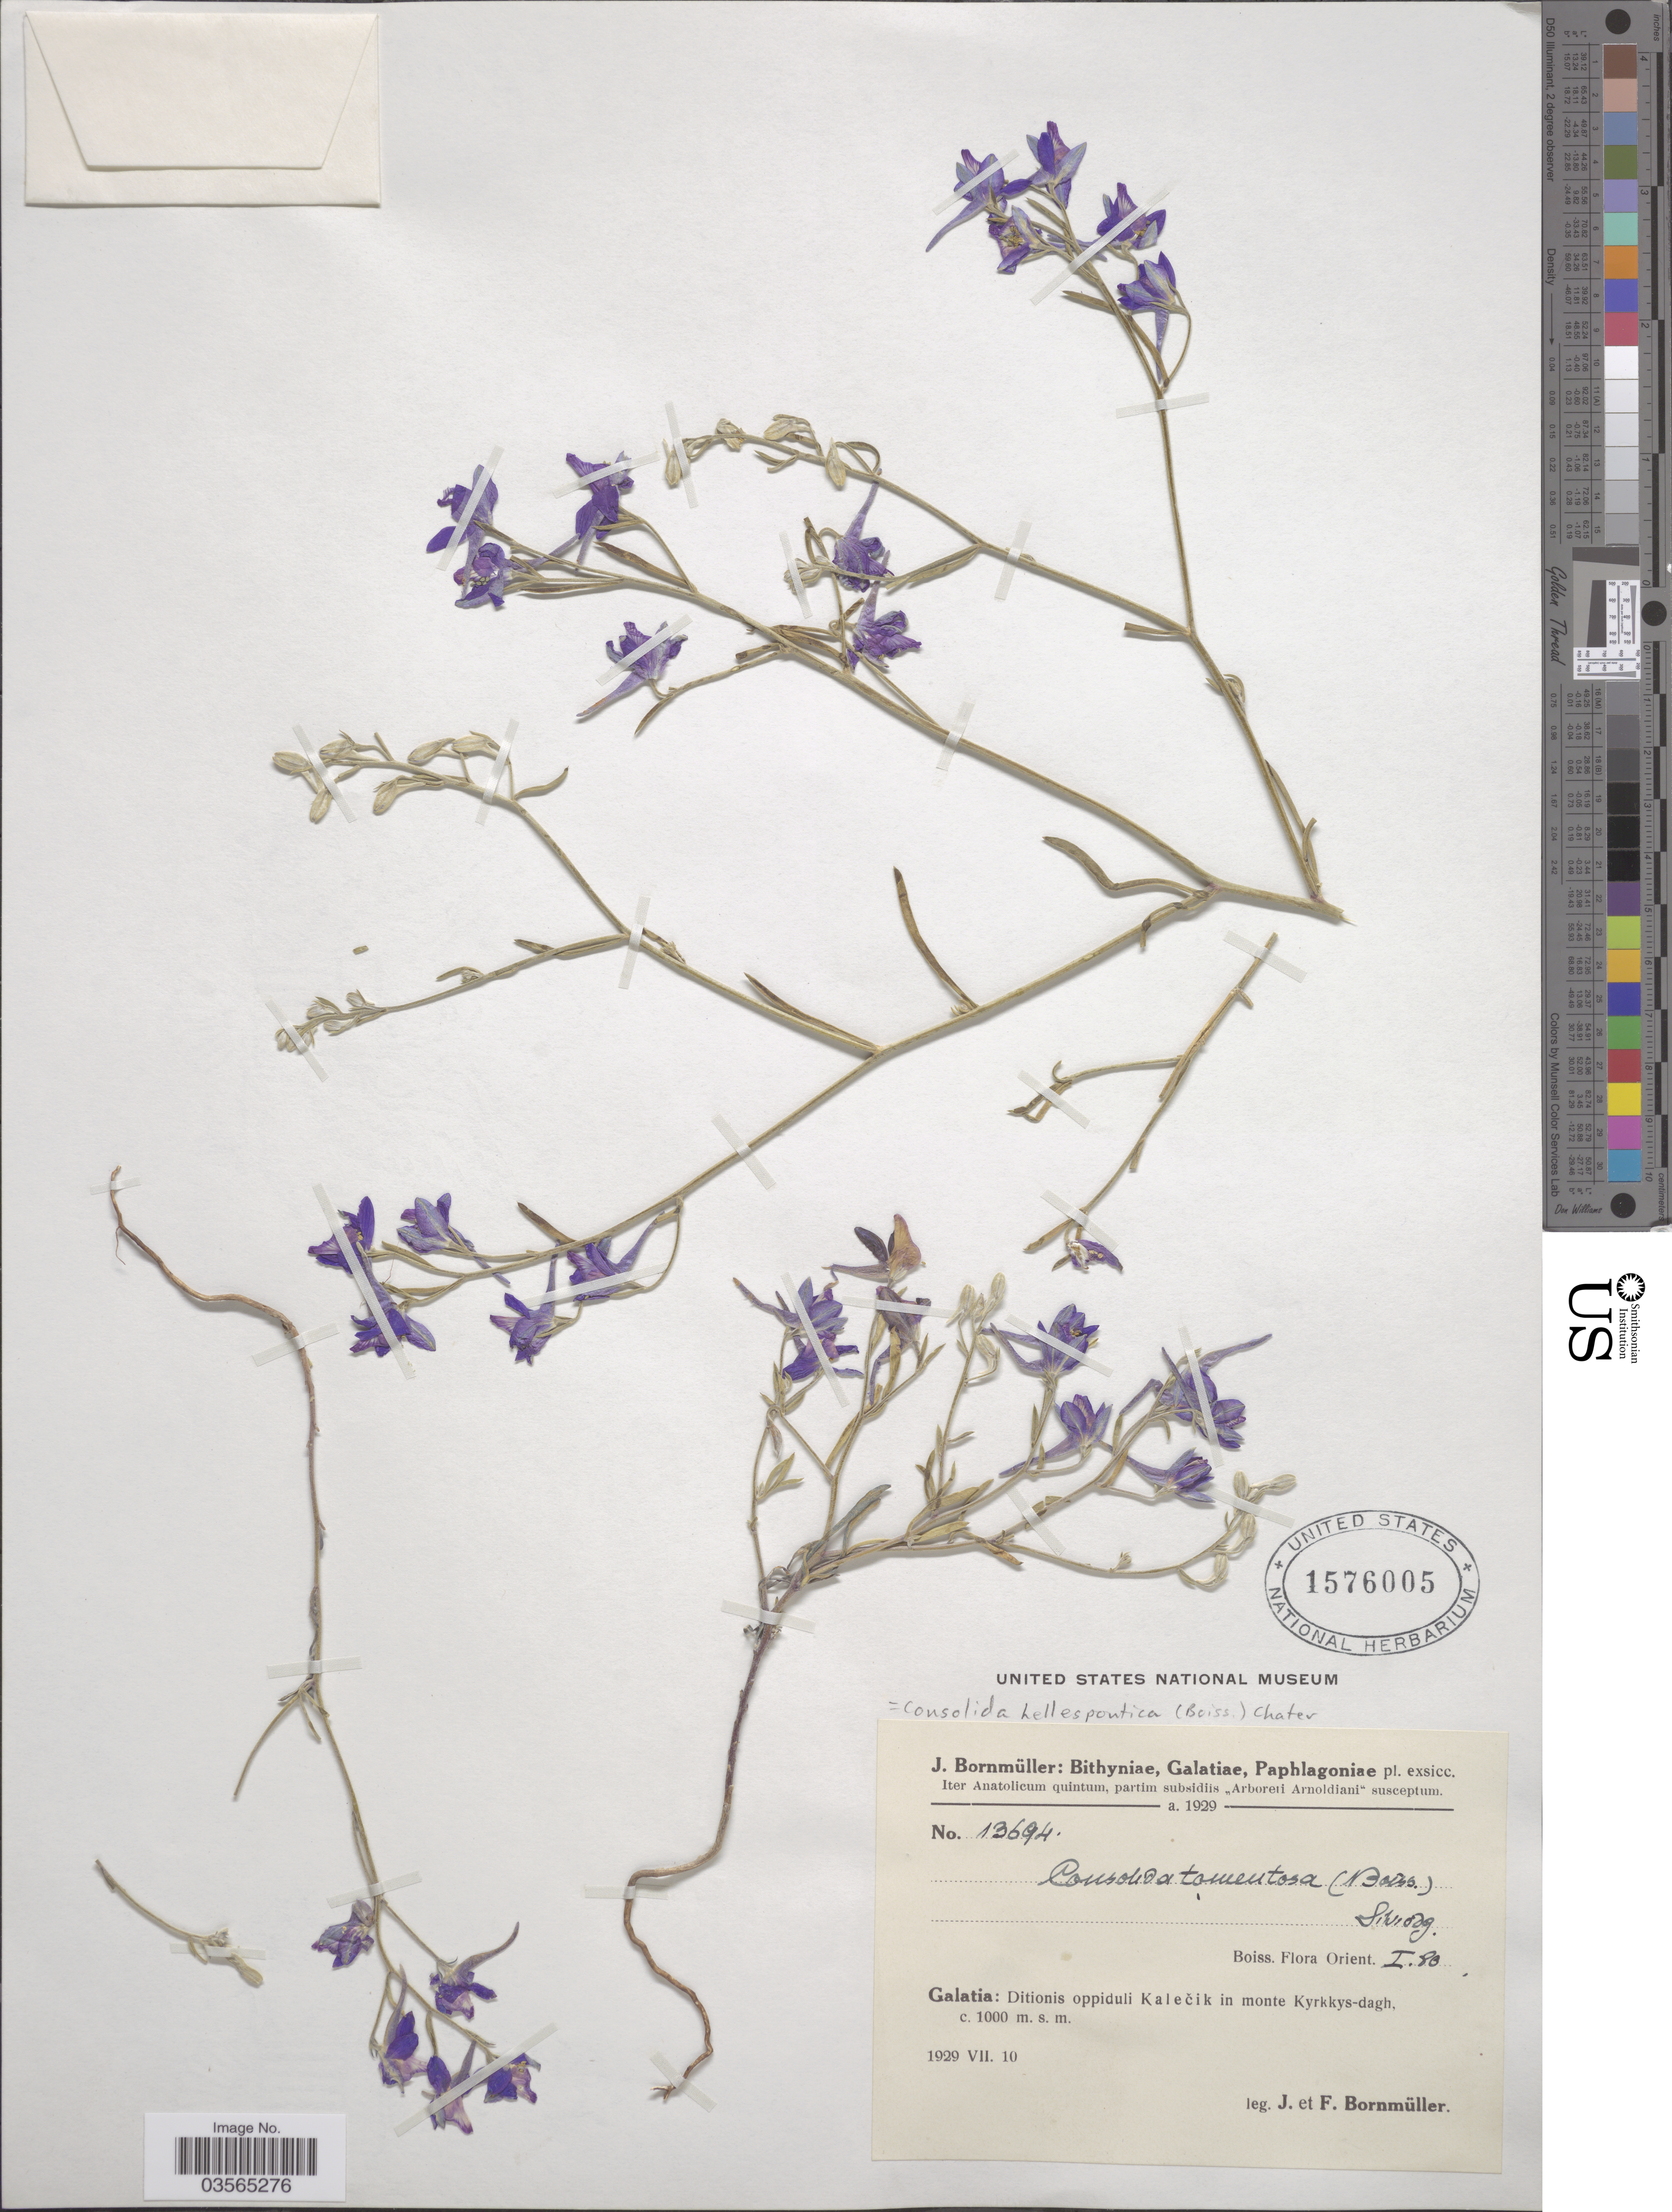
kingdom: Plantae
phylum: Tracheophyta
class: Magnoliopsida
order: Ranunculales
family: Ranunculaceae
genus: Delphinium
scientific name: Delphinium hellesponticum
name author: Boiss.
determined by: Strong, Mark T., (BOT), Smithsonian Institution - National Museum of Natural History (UNITED STATES)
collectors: J. Bornmüller & F. Bornmüller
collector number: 13694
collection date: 1929-07-10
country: Romania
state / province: Galati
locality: Galatia: Ditionis oppiduli Kalečik in monte Kyrkkys-dagh.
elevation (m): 1000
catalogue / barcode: US 1576005